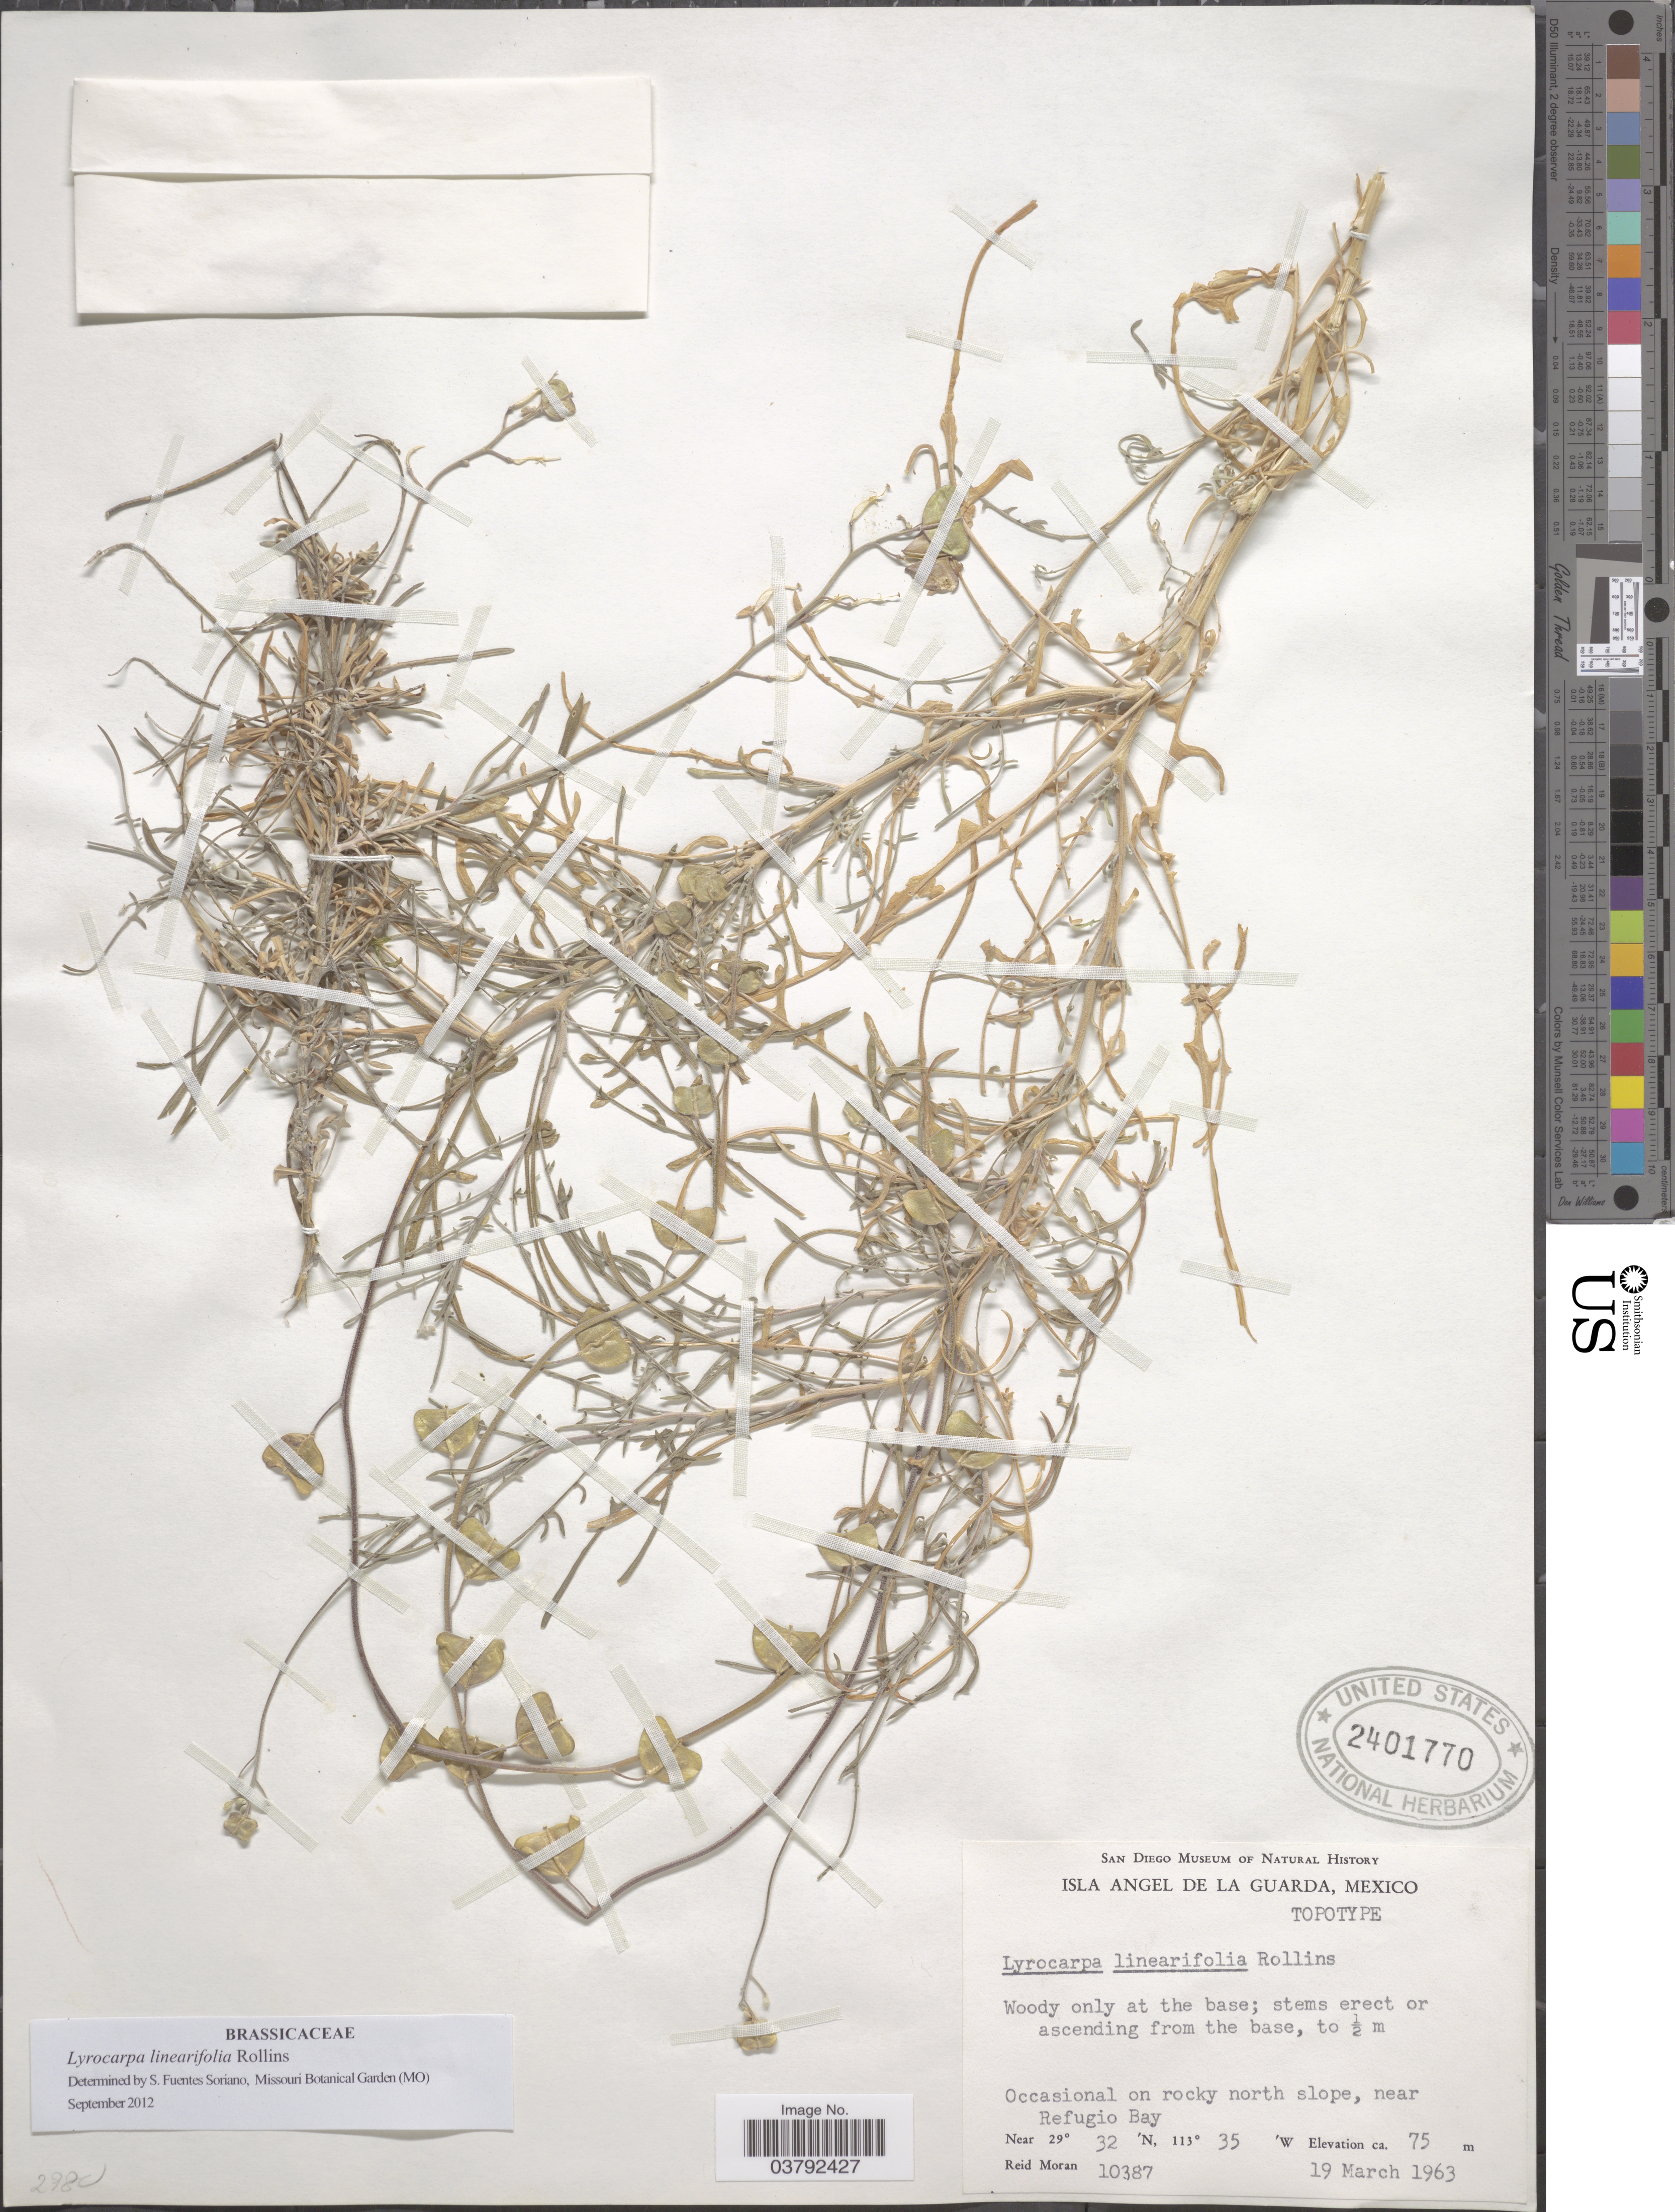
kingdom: Plantae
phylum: Tracheophyta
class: Magnoliopsida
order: Brassicales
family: Brassicaceae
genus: Lyrocarpa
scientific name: Lyrocarpa linearifolia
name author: Rollins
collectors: R. V. Moran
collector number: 10387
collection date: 1963-03-19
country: Mexico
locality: Isla Angel de La Guarda. Near Refugio Bay.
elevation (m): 75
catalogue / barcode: US 2401770